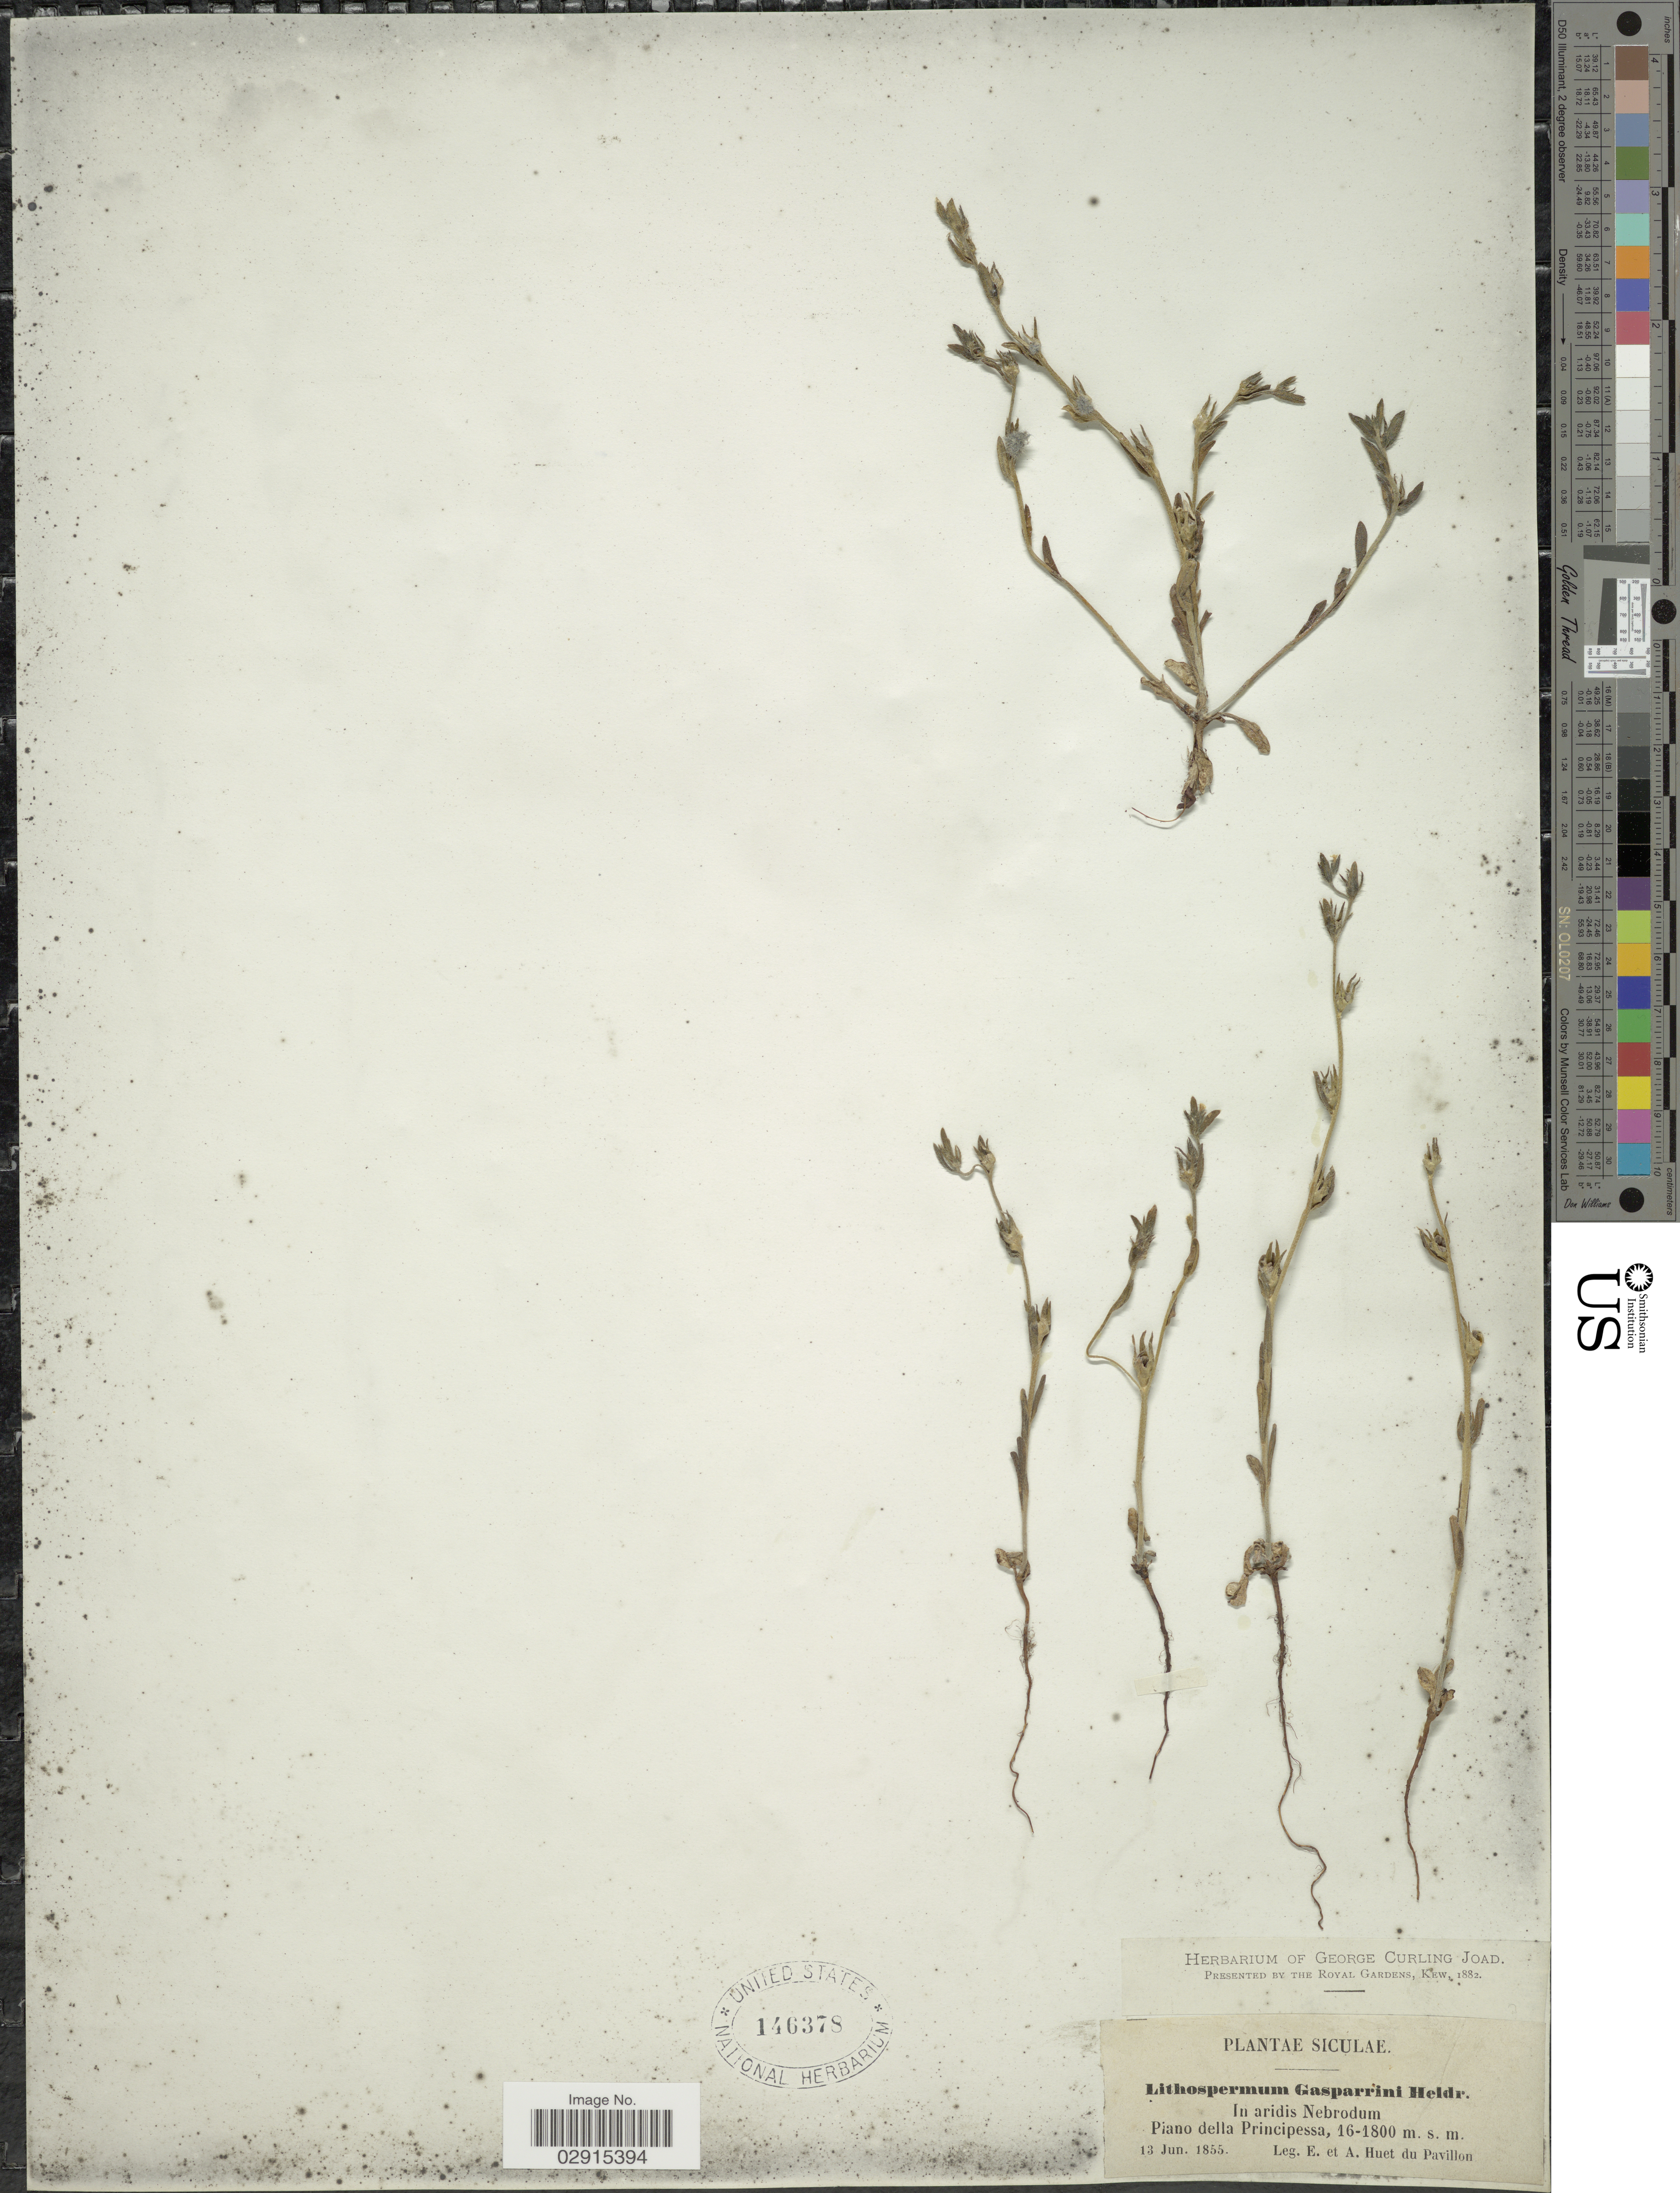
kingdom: Plantae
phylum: Tracheophyta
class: Magnoliopsida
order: Boraginales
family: Boraginaceae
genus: Lithospermum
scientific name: Lithospermum gasparrinii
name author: Heldr. ex Gussone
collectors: E. Huet du Pavillon & A. Huet du Pavillon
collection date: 1855-06-13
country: Italy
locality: In aridis Nebrodum. Piano della Principessa. Siculae.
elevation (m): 1600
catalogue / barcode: US 146378